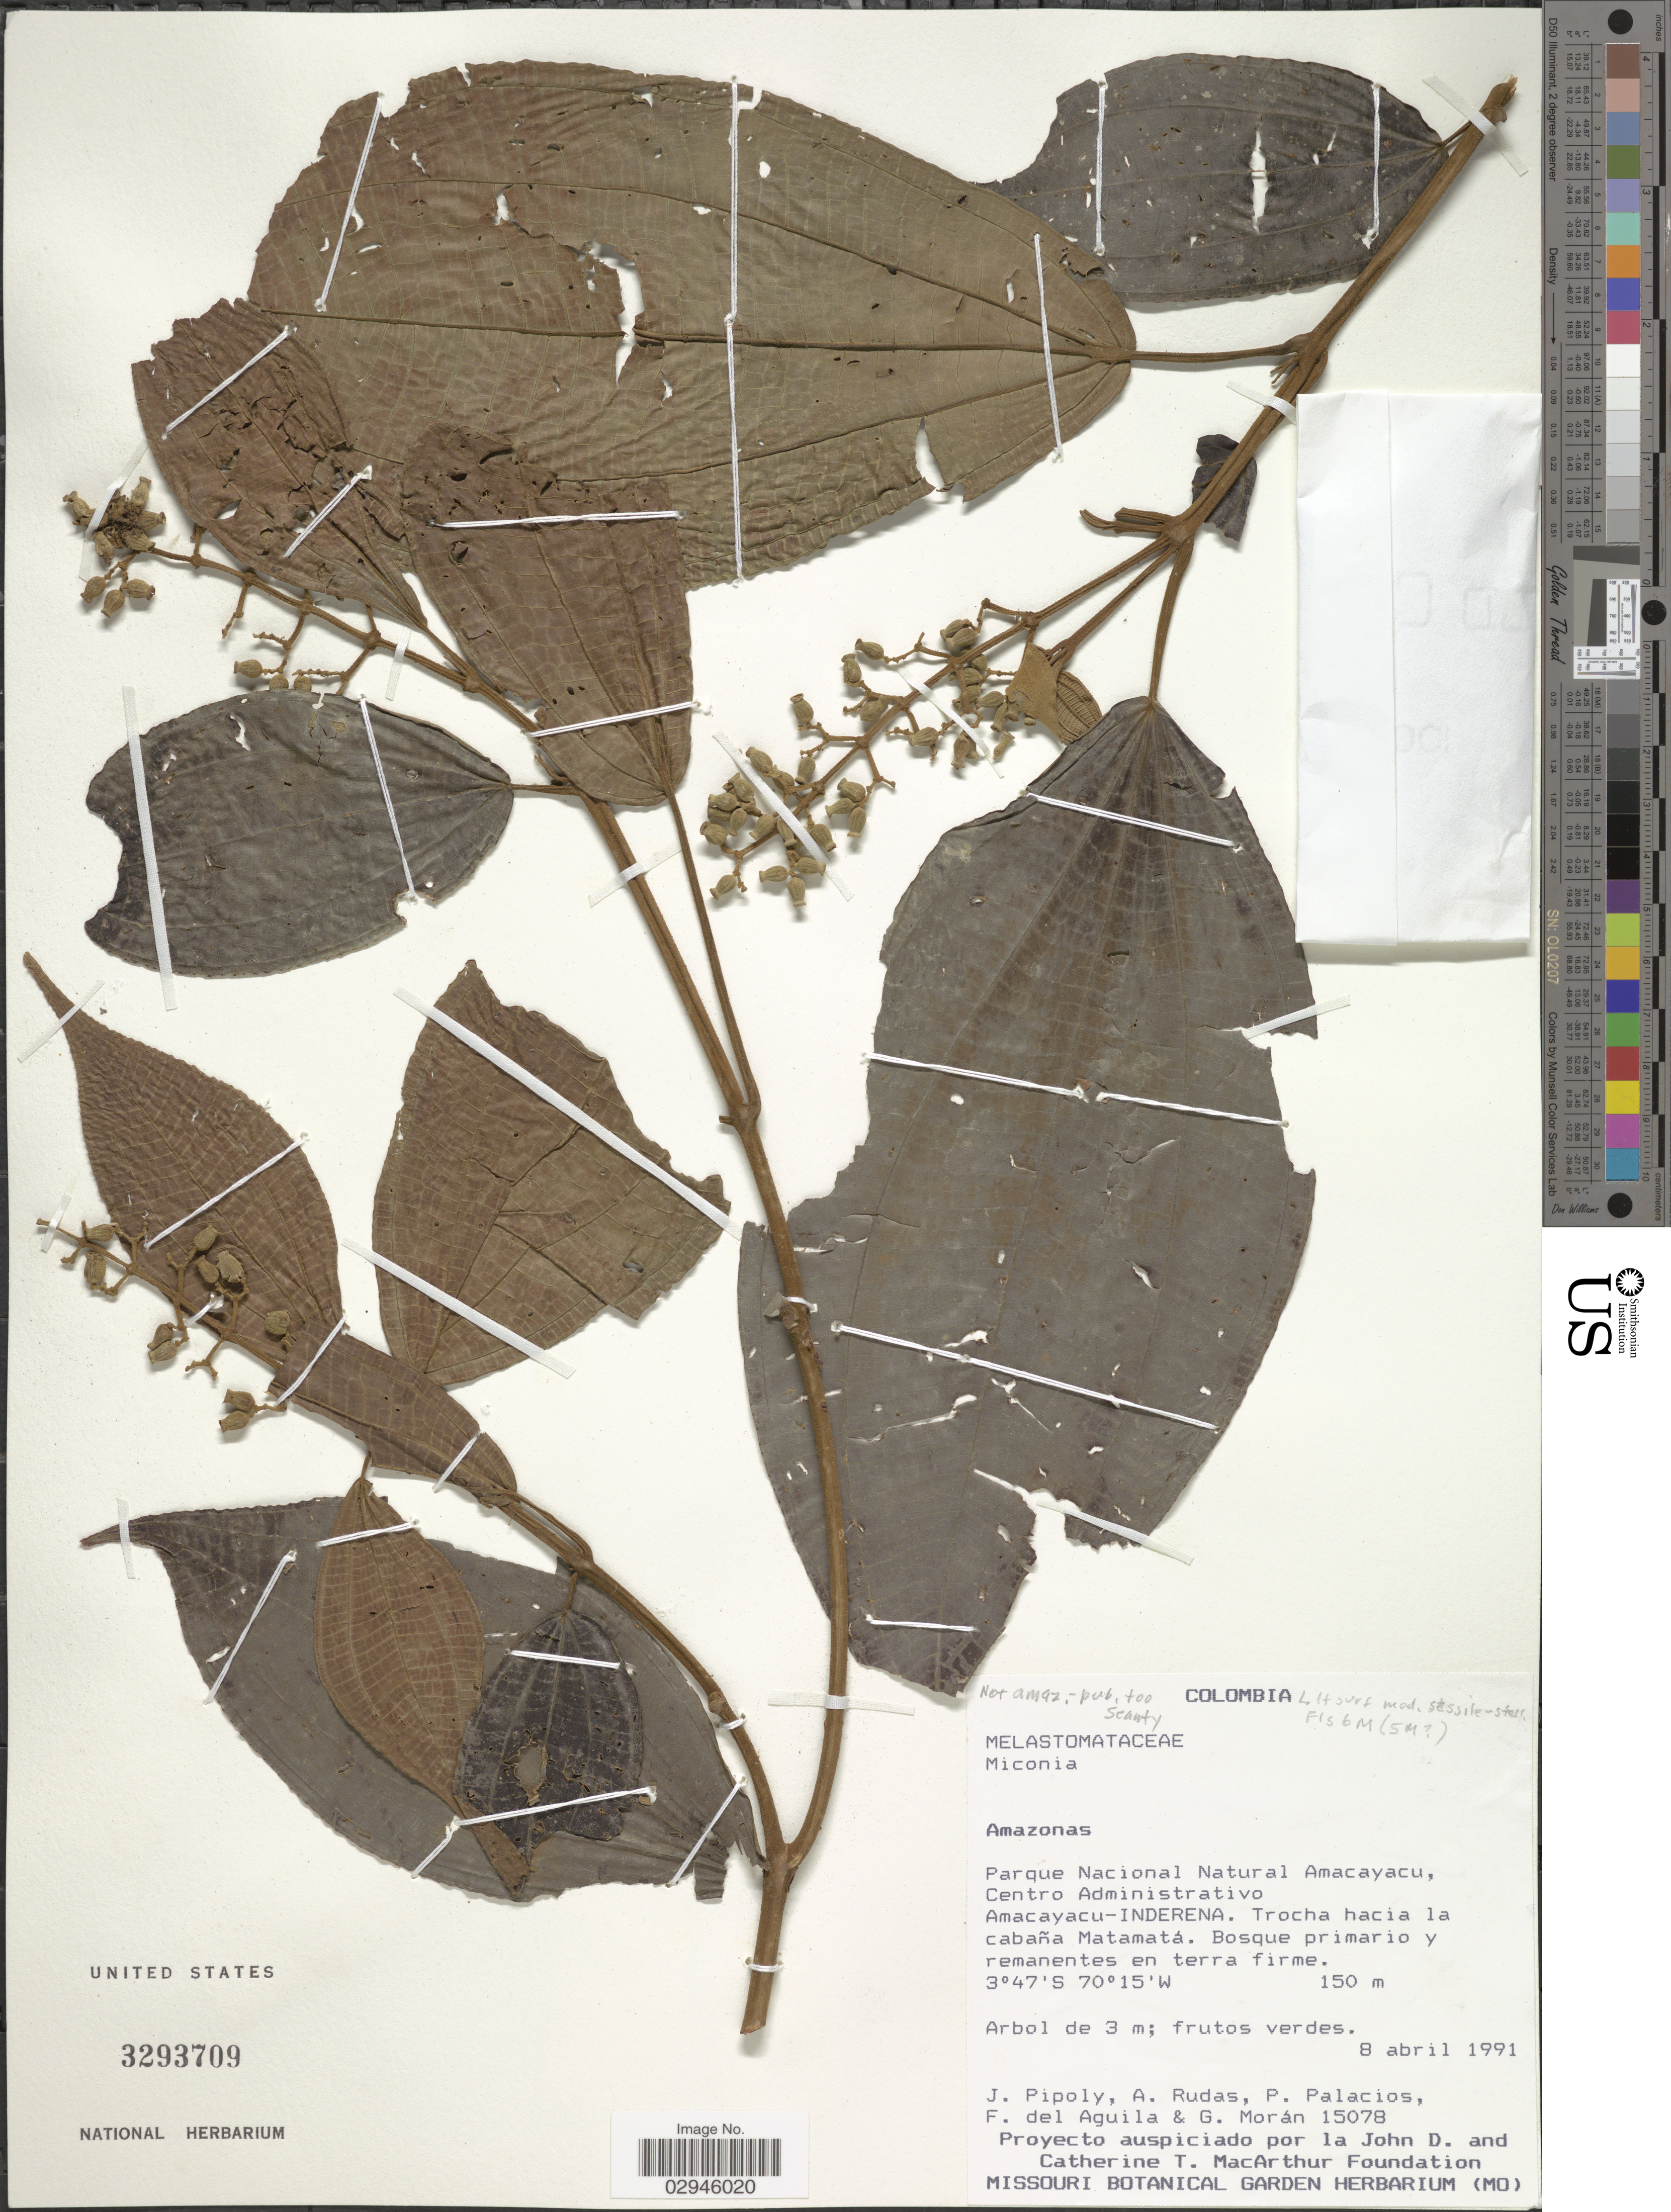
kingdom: Plantae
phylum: Tracheophyta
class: Magnoliopsida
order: Myrtales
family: Melastomataceae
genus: Miconia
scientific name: Miconia sp.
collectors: J. J. Pipoly, A. Rudas, P. Palacios, F. Aguila & G. Moran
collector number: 15078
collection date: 1991-04-08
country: Colombia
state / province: Amazônas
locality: Parque Nacional Natural Amacayacu, Centro Administrativo Amacayacu-INDERENA. Trocha hacia la cabaña Matamatá.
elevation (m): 150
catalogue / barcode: US 3293709